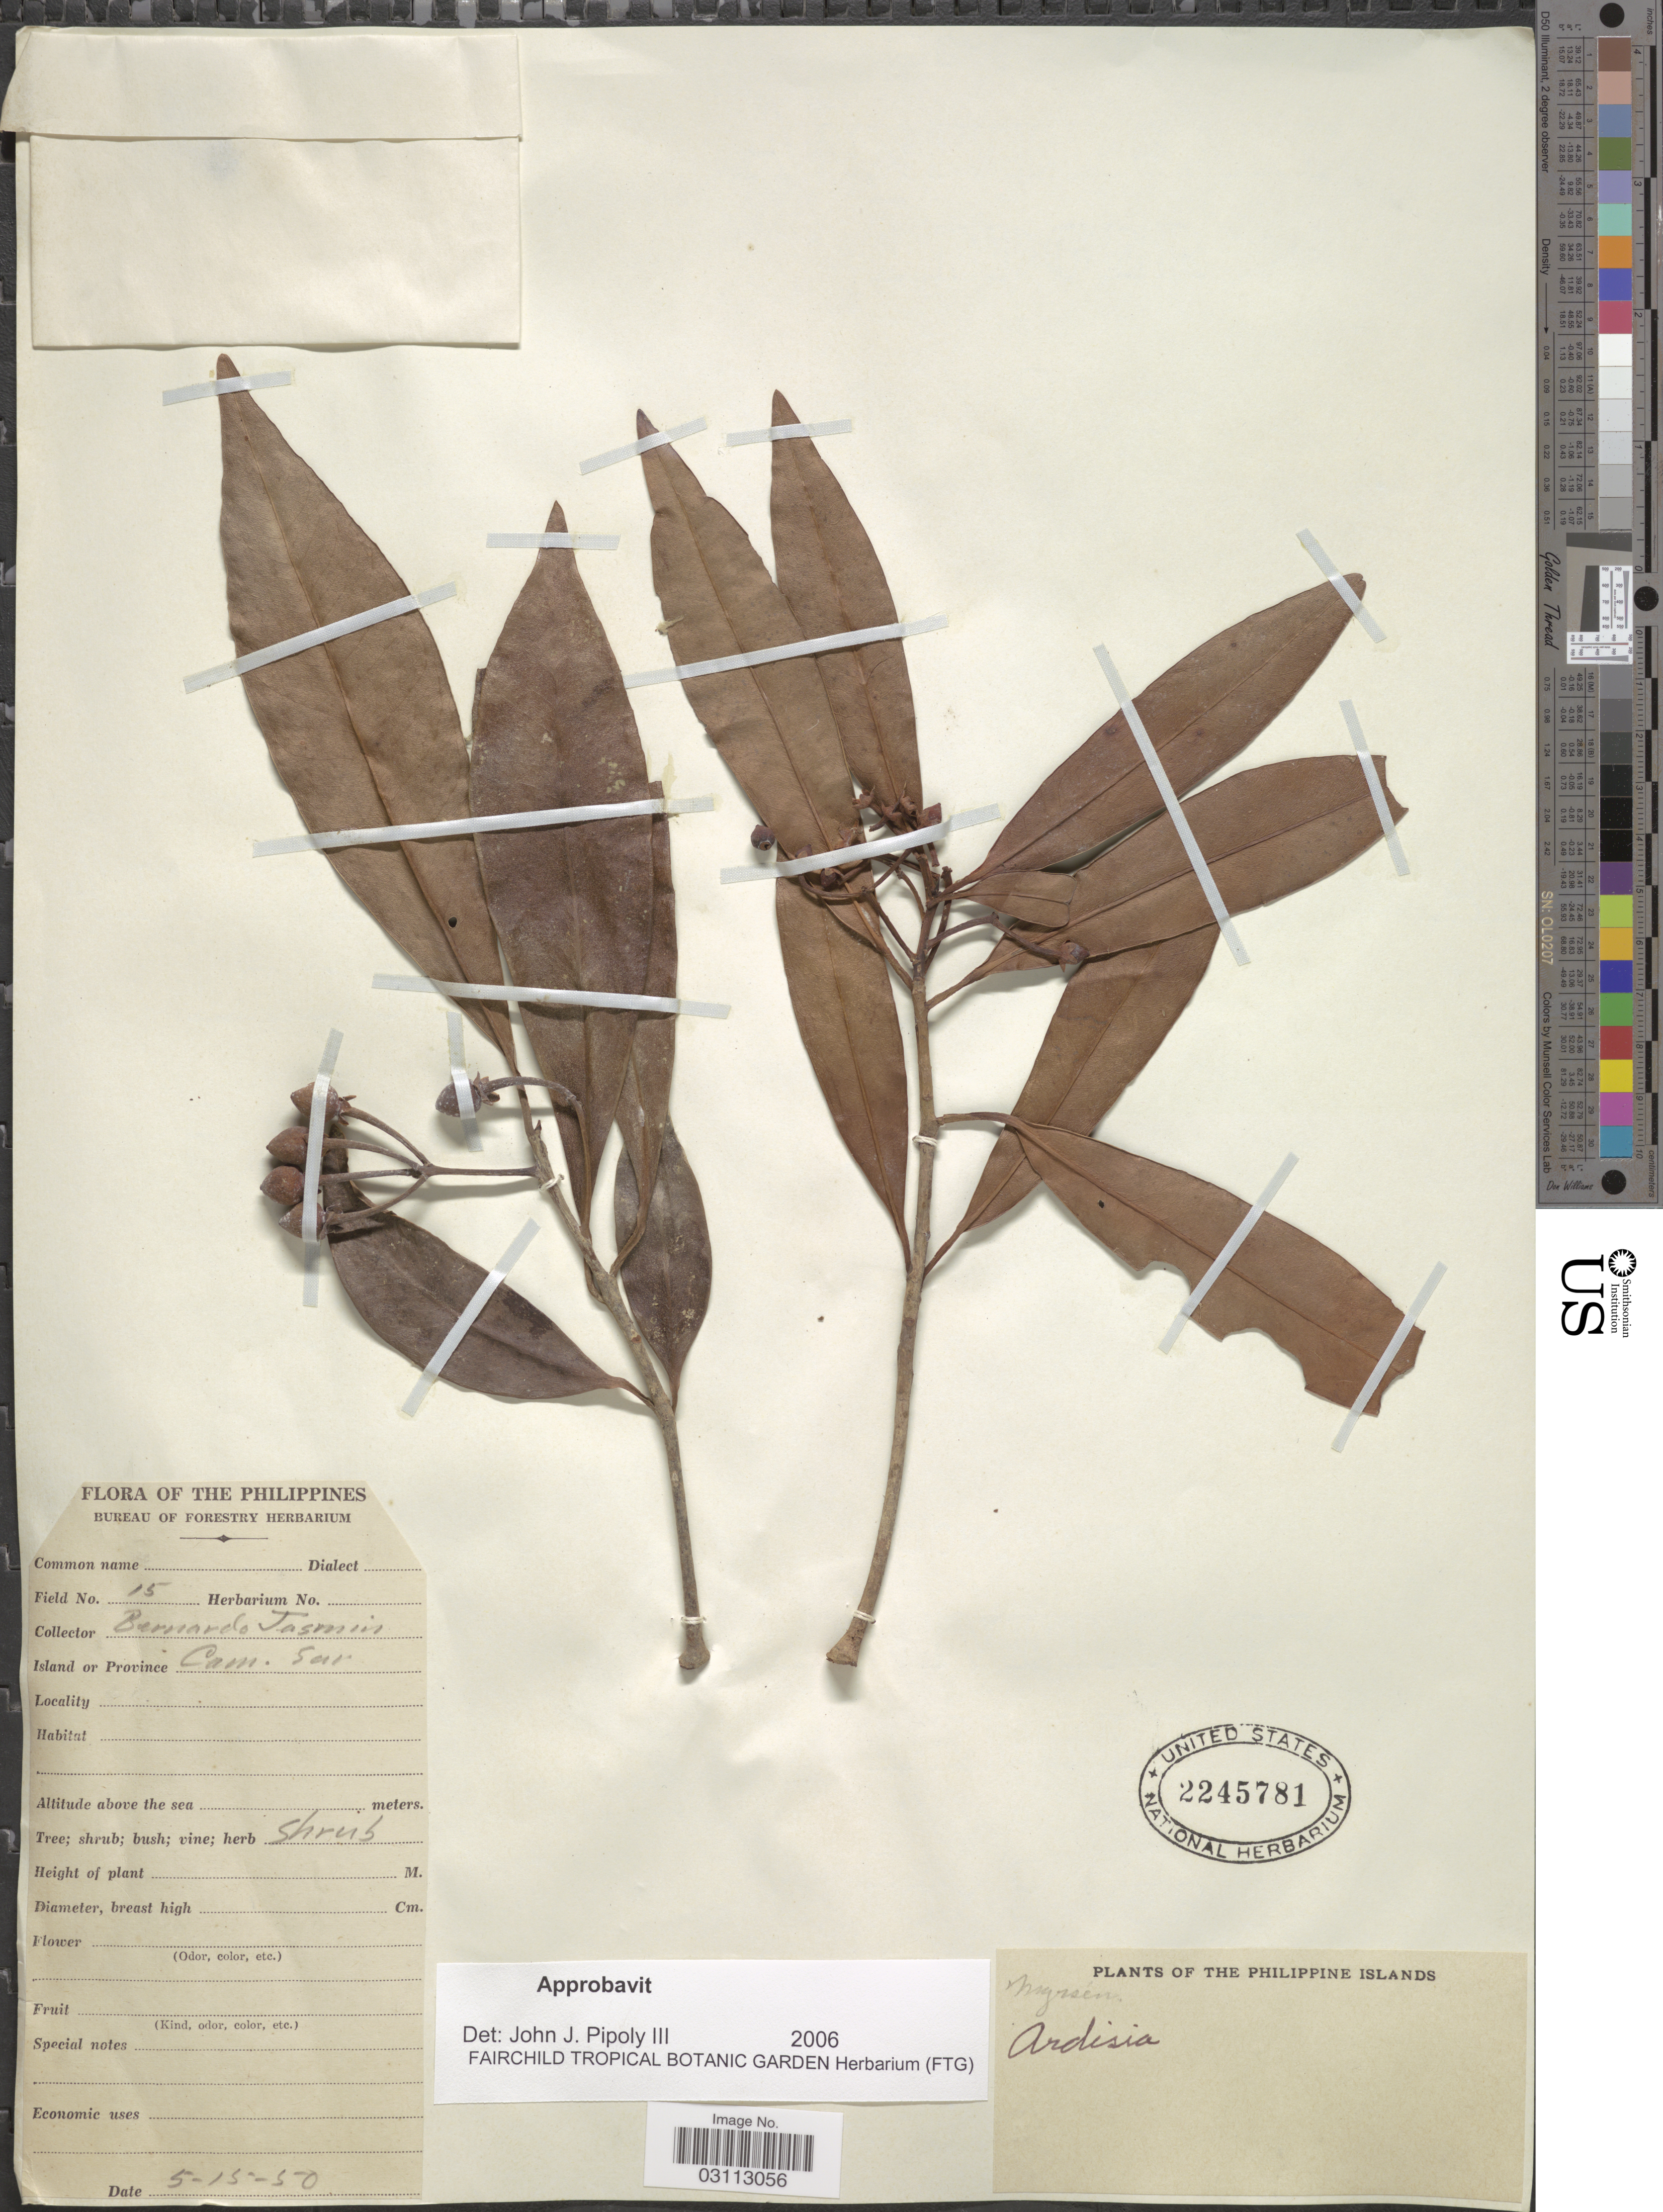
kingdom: Plantae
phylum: Tracheophyta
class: Magnoliopsida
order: Ericales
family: Primulaceae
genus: Ardisia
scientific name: Ardisia sp.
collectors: B. Jasmin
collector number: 15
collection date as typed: Transcribed d/m/y: 15/5/50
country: Philippines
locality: Island or Province Cam. Sur.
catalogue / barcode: US 2245781